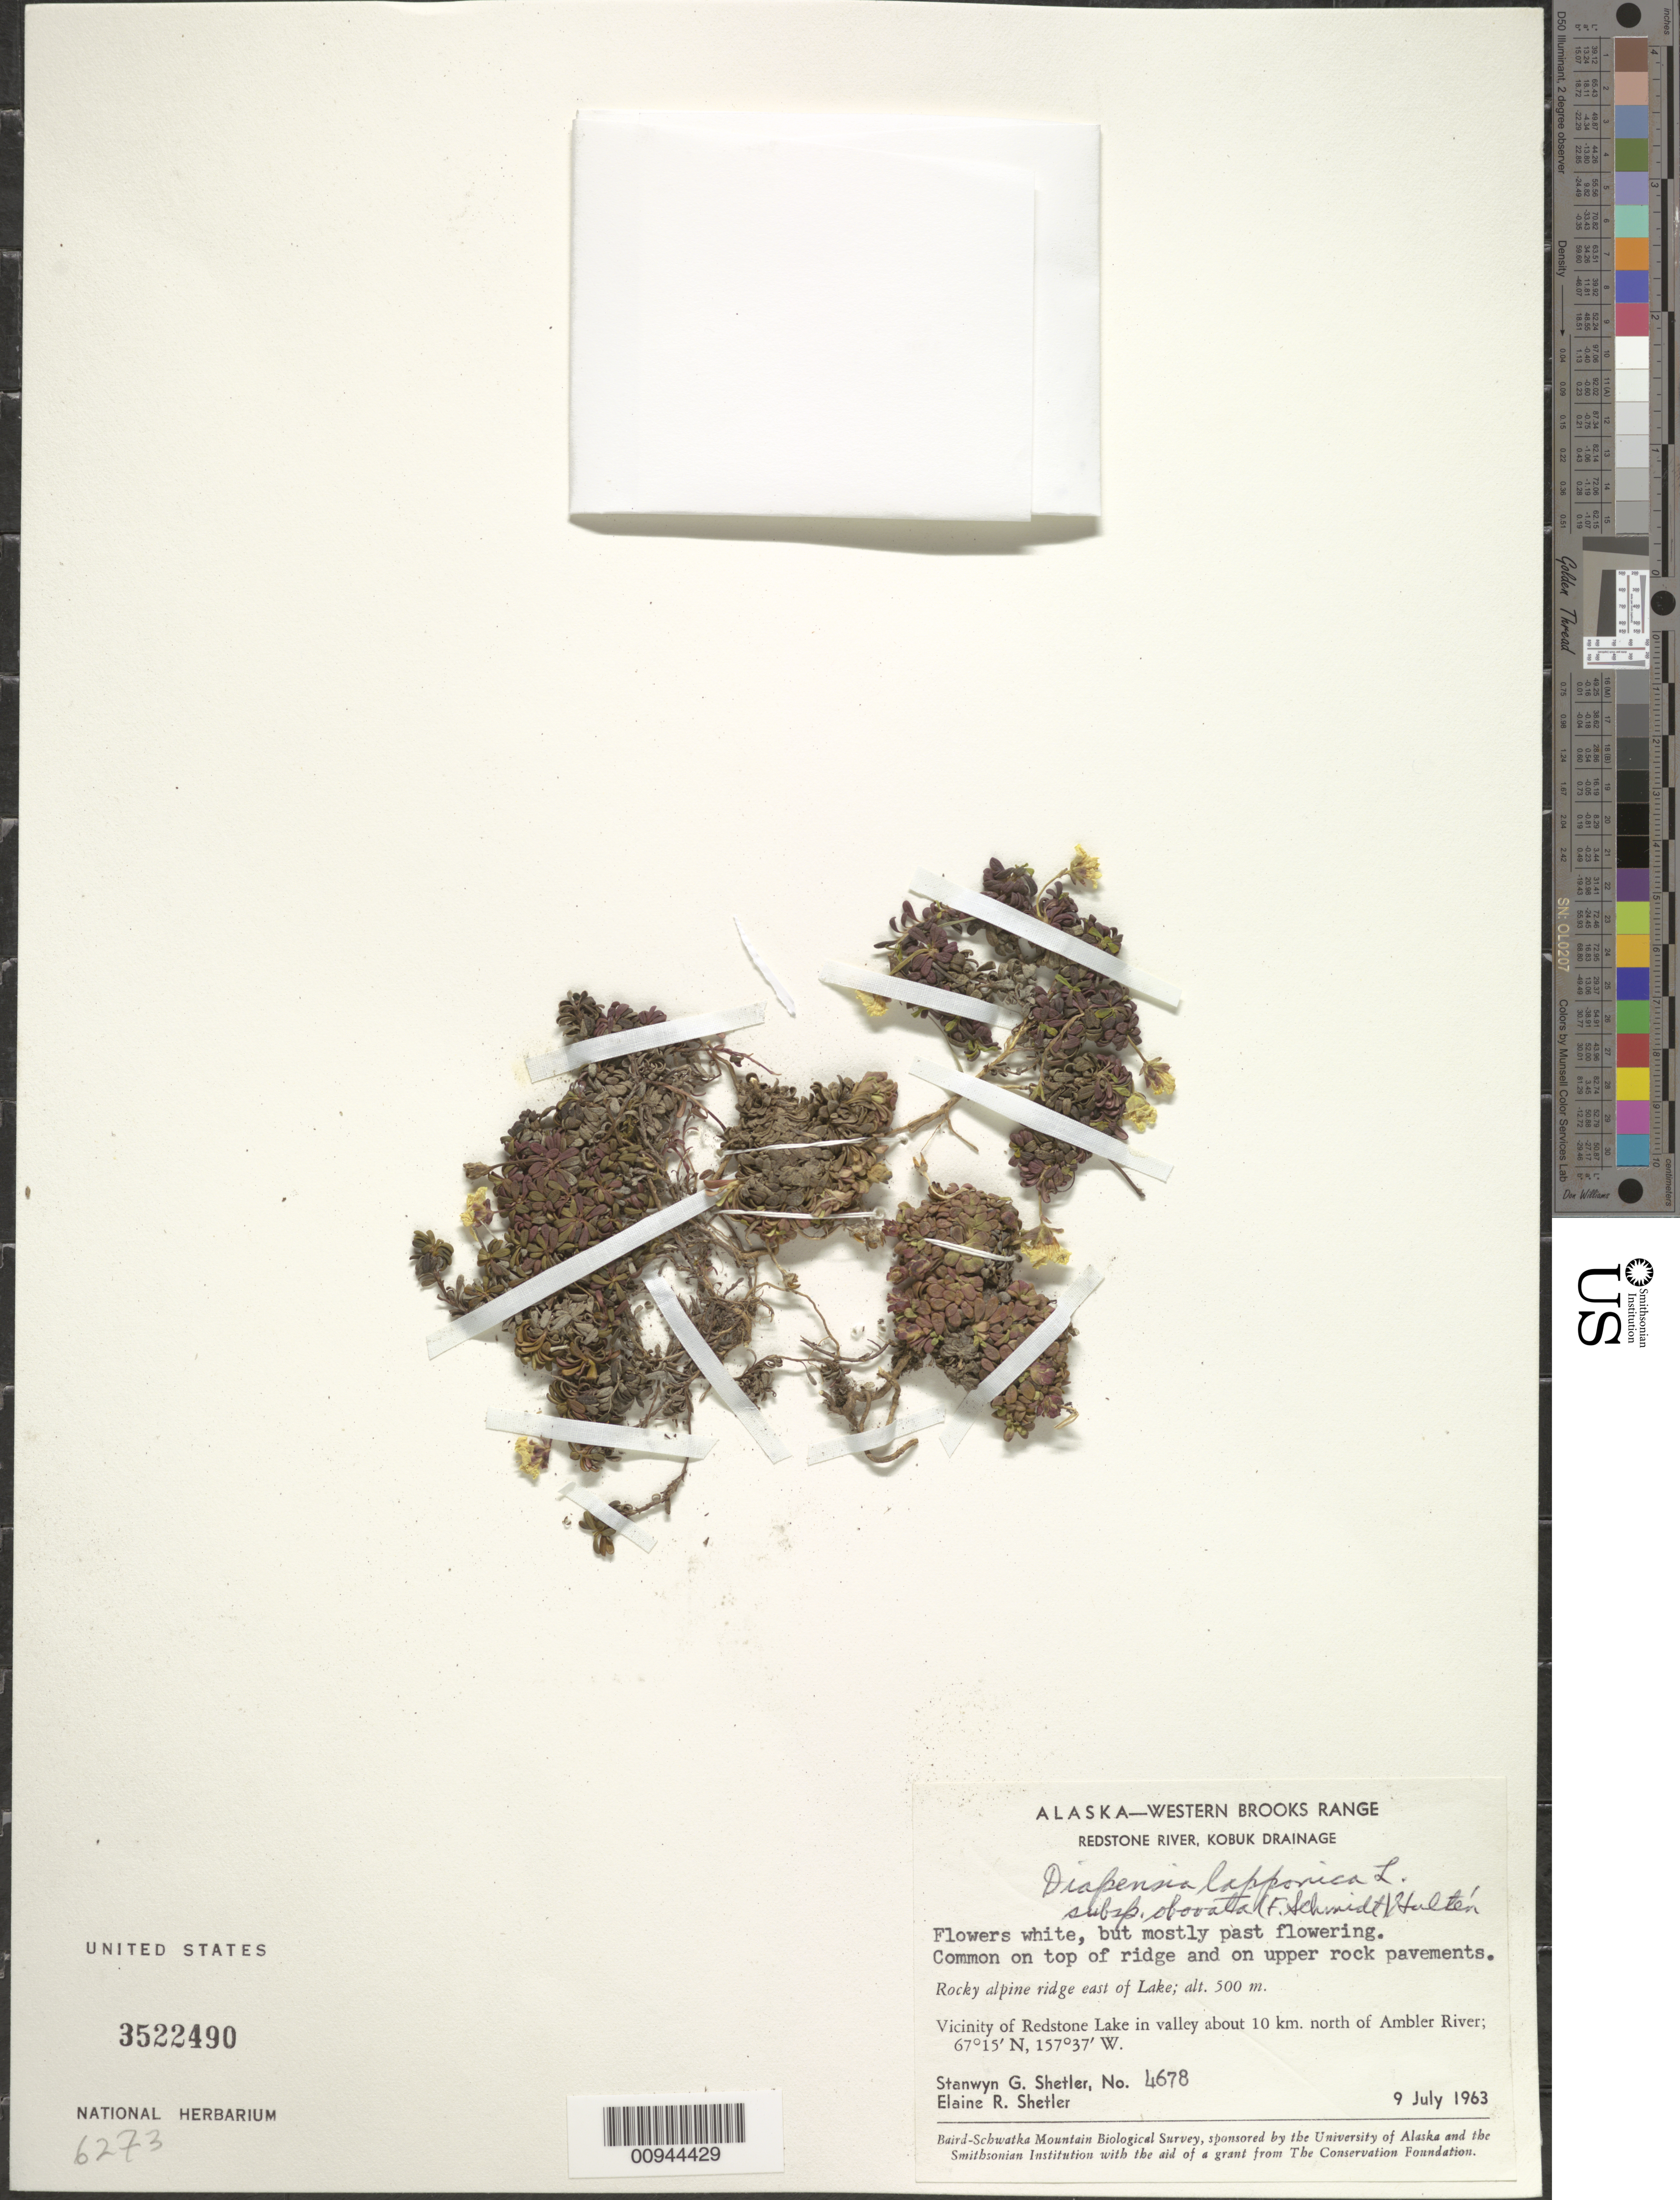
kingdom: Plantae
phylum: Tracheophyta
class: Magnoliopsida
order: Ericales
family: Diapensiaceae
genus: Diapensia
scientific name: Diapensia lapponica subsp. obovata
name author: (F. Schmidt) Hultén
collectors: S. Shetler & E. R. Shetler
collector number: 4678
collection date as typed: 09 Jul 1963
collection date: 1963-07-09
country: United States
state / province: Alaska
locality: Vicinity of Redstone Lake in valley about 10 km. north of Ambler River. Western Brooks Range, Redstone River, Kobuk Drainage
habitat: Rocky alpine ridge east of Lake.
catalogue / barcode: US 3522490